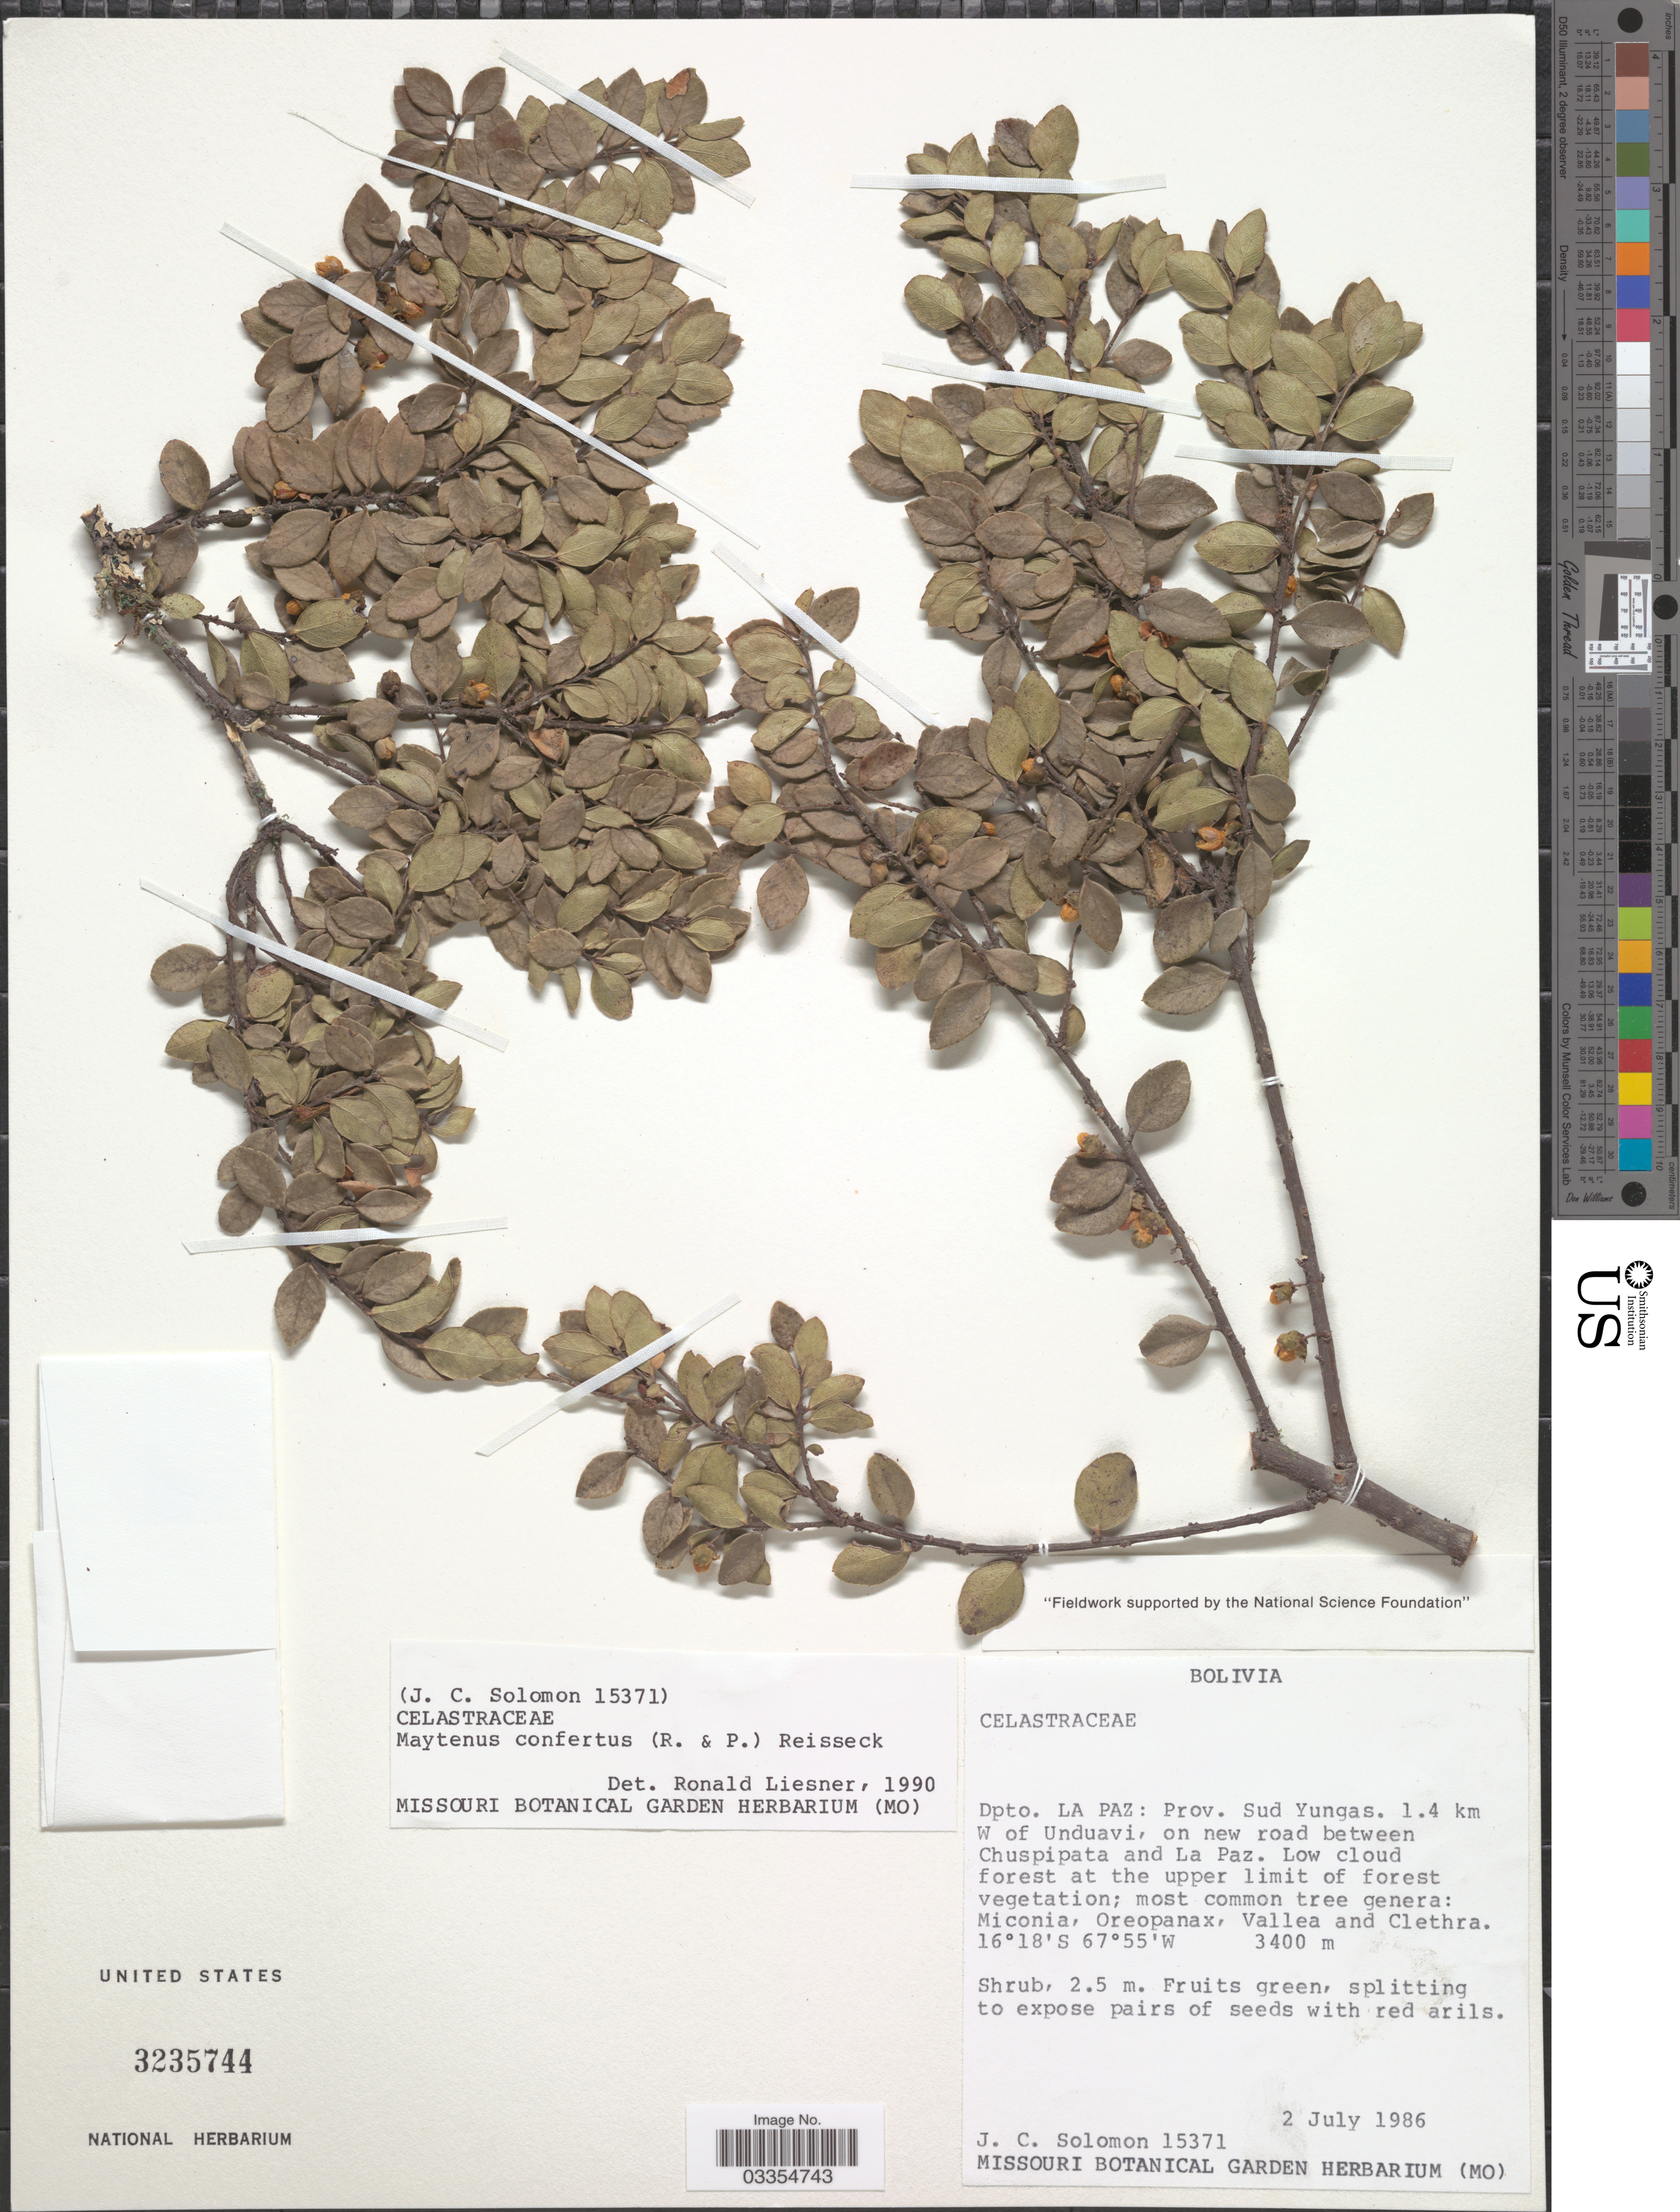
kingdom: Plantae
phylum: Tracheophyta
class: Magnoliopsida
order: Celastrales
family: Celastraceae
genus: Maytenus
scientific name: Maytenus conferta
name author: (Ruiz & Pav.) Loes.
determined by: Liesner, R. L.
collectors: J. C. Solomon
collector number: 15371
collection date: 1986-07-02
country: Bolivia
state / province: La Paz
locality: Dpto. La Paz: Prov. Sud Yungas. 1.4 km W of Unduavi, on new road between Chuspipata and La Paz.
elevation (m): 3400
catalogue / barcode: US 3235744